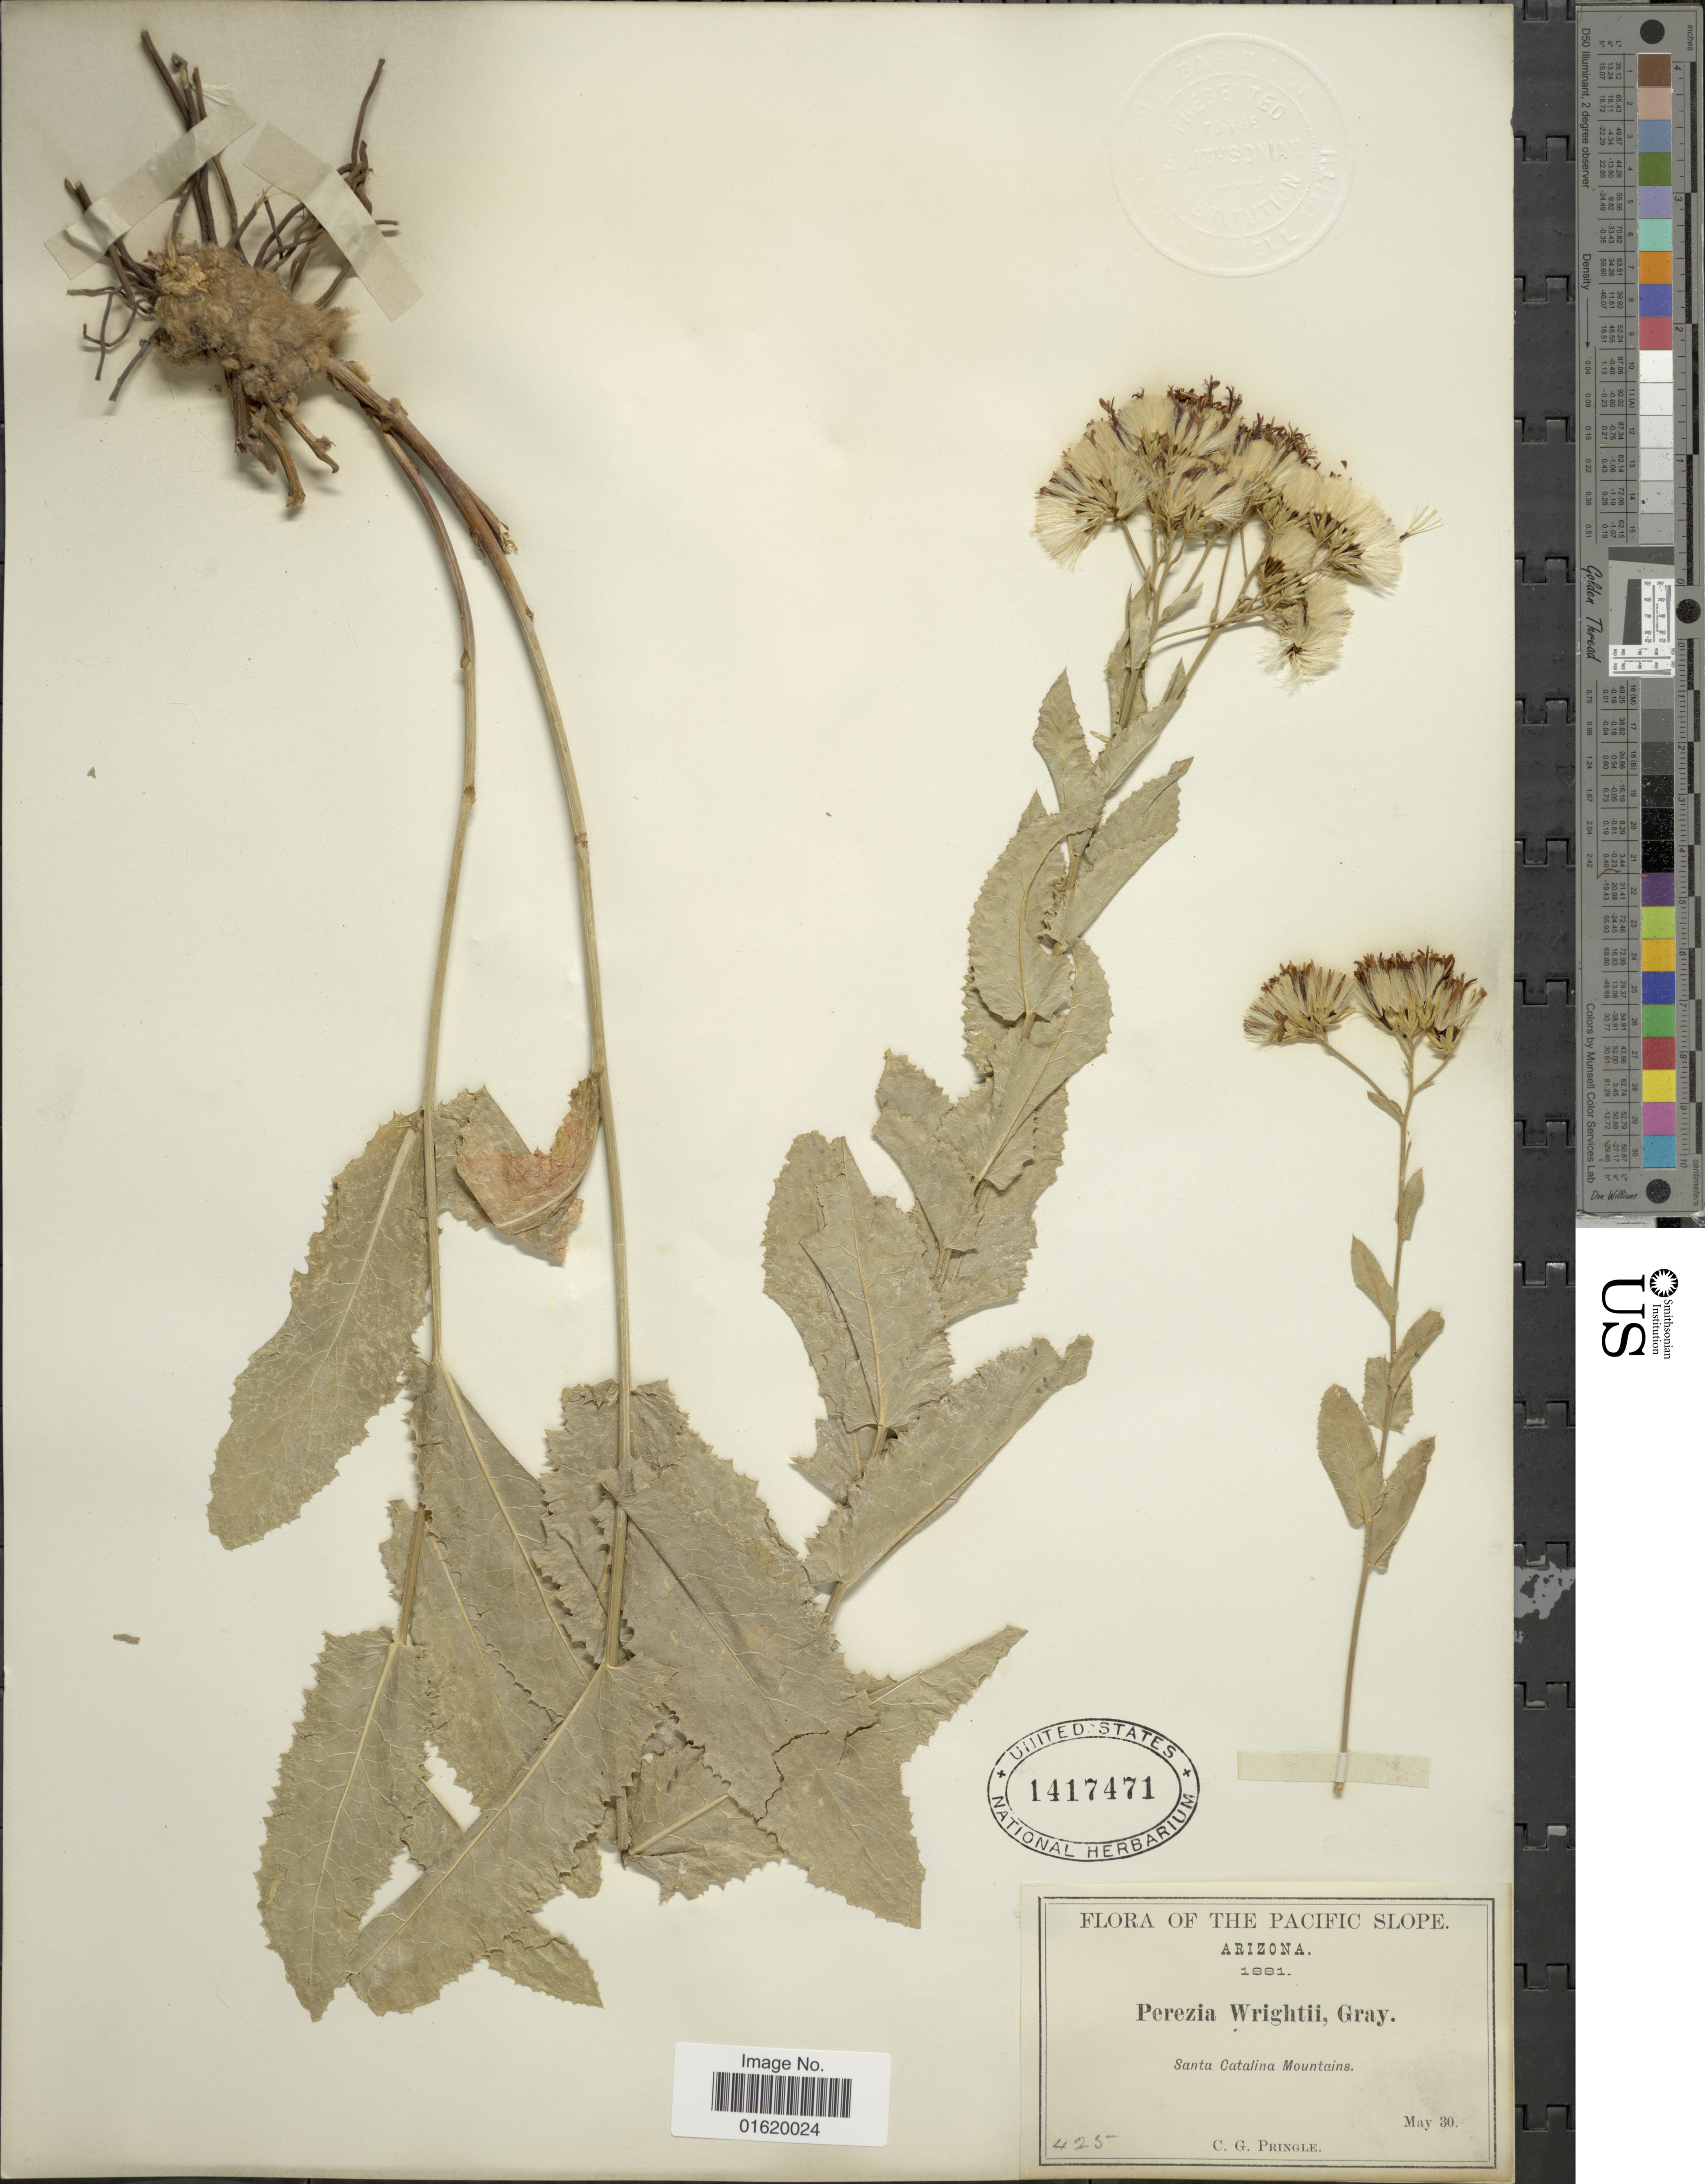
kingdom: Plantae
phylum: Tracheophyta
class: Magnoliopsida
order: Asterales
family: Asteraceae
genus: Acourtia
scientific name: Acourtia wrightii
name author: (A. Gray) Reveal & R.M. King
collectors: C. G. Pringle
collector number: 425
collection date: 1881-05-30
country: United States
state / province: Arizona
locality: Specific Slope, Santa Cataline Mountains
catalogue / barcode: US 1417471